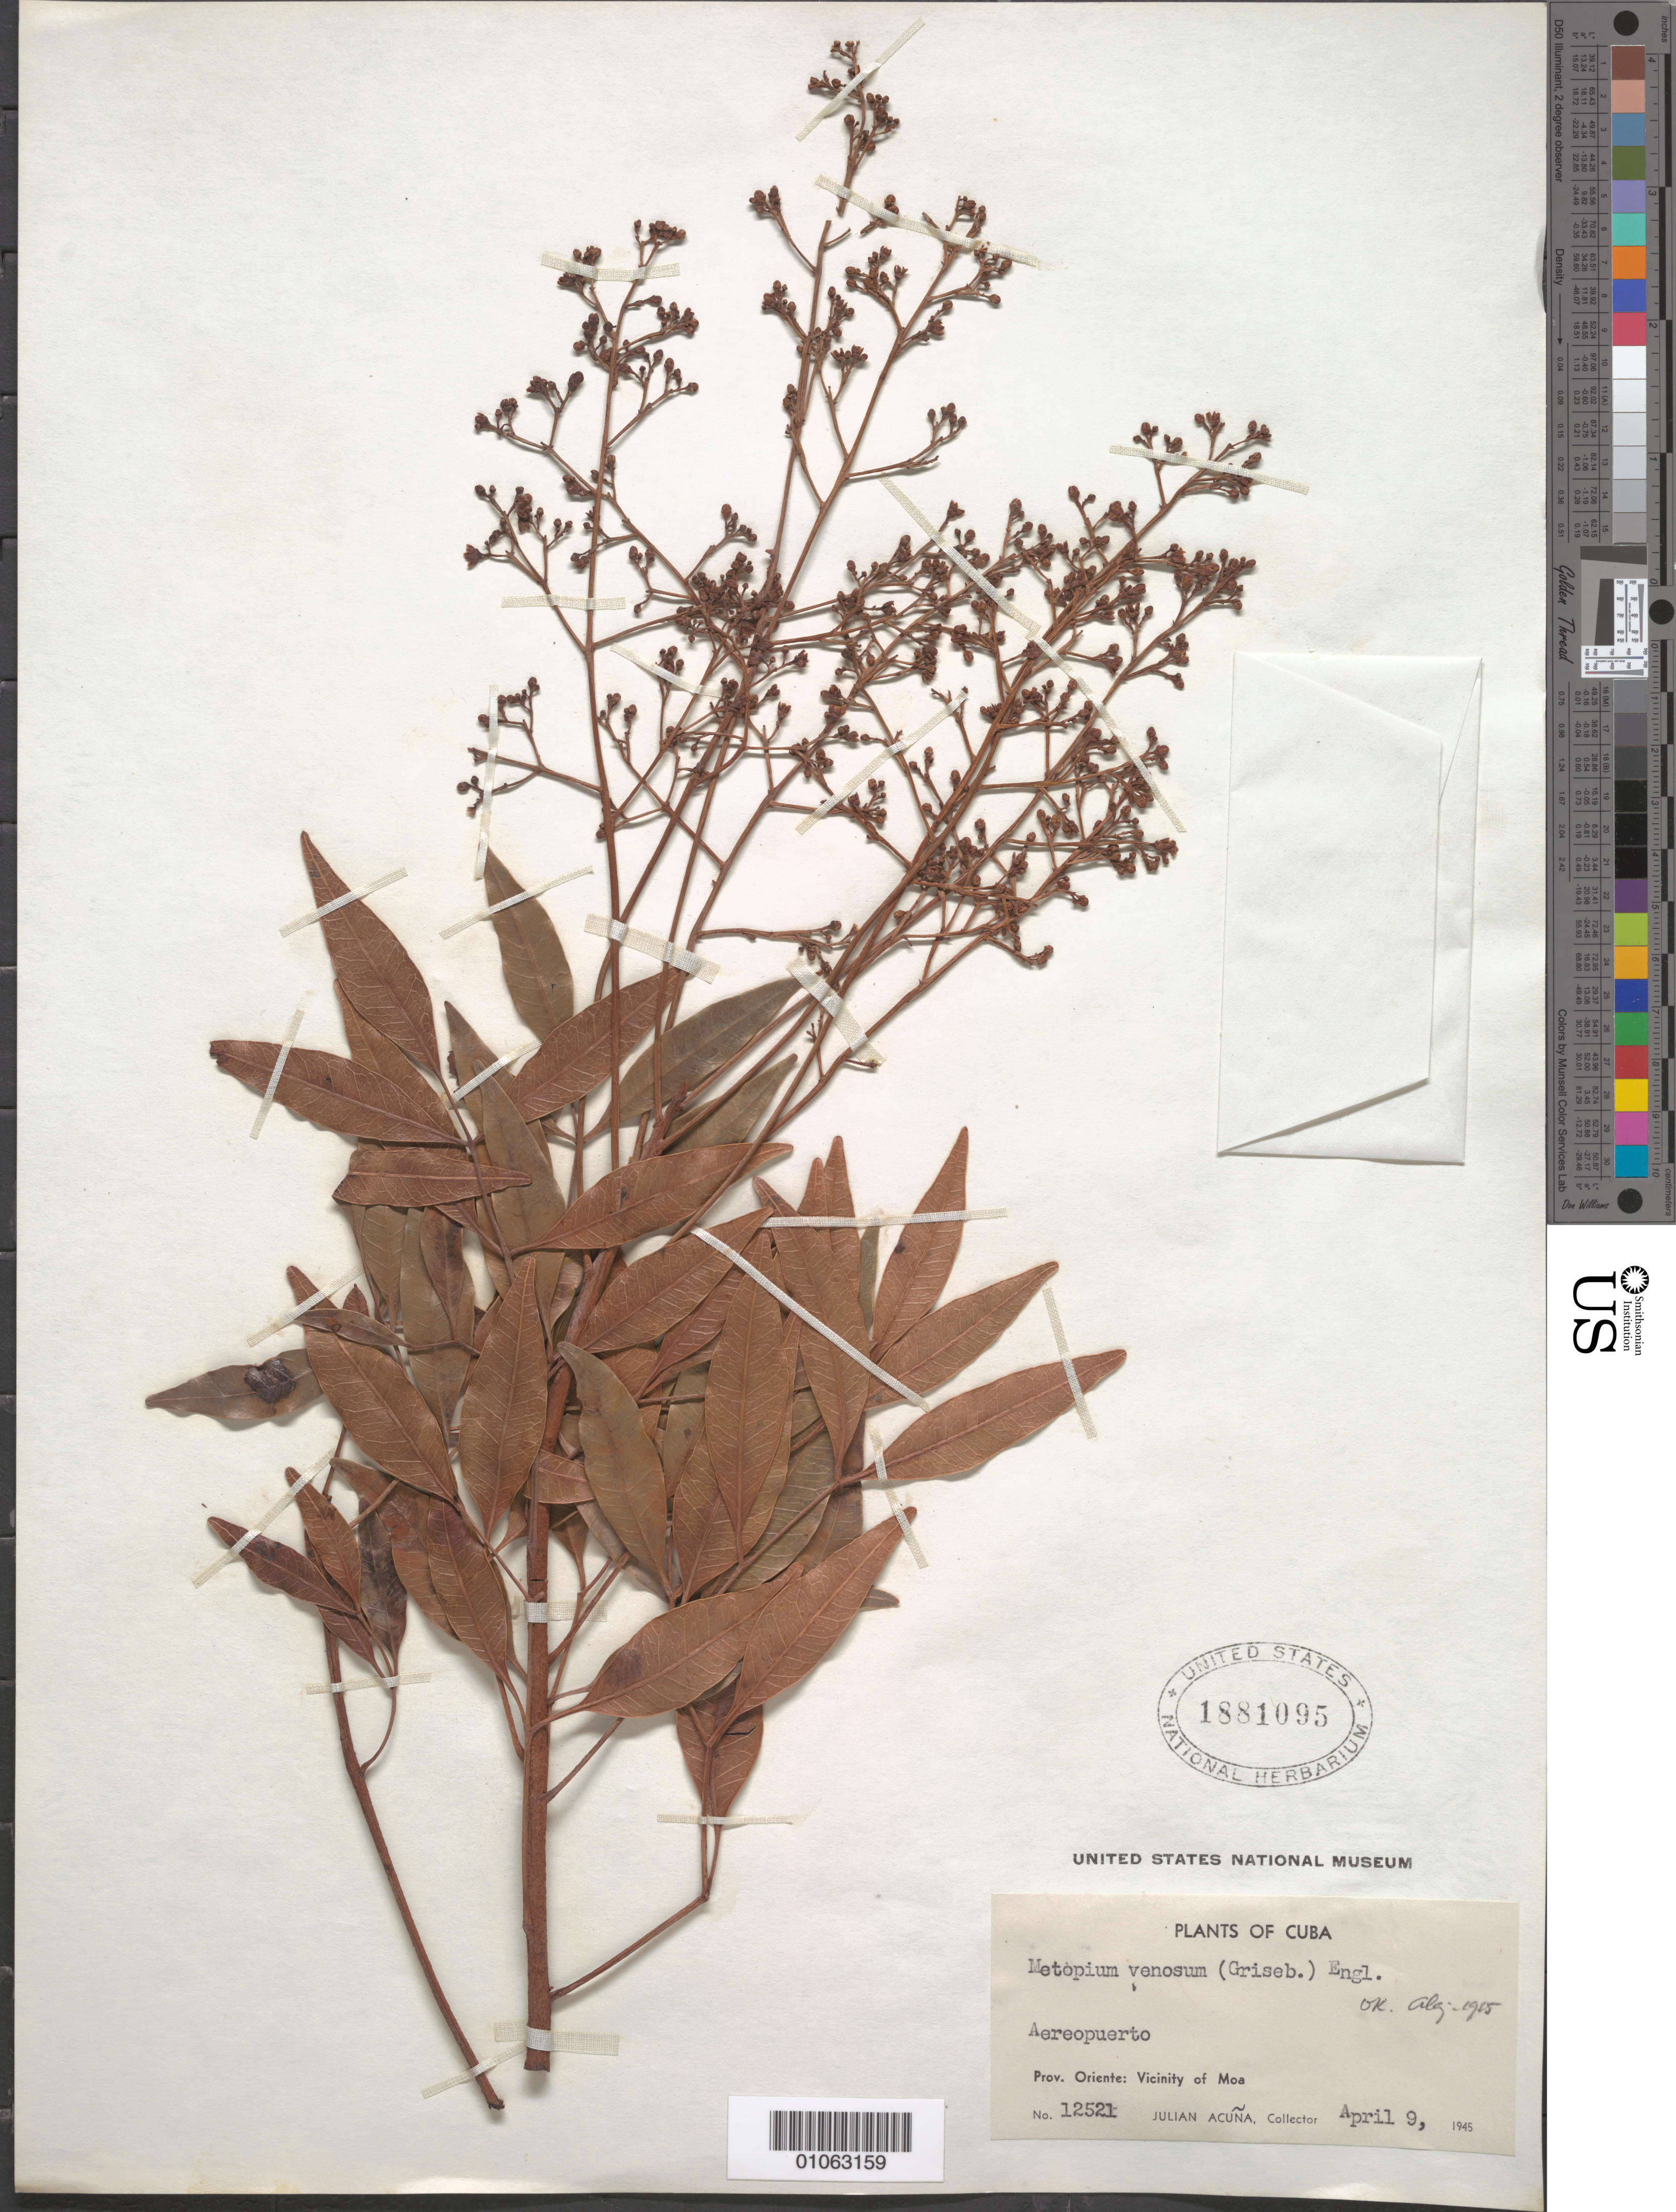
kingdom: Plantae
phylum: Tracheophyta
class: Magnoliopsida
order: Sapindales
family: Anacardiaceae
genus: Metopium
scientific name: Metopium venosum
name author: (Griseb.) Engl.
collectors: J. Acuña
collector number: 12521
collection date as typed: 09 Apr 1945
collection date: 1945-04-09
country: Cuba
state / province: Holguín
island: Cuba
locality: Vicinity of Moa [Oriente]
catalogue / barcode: US 1881095